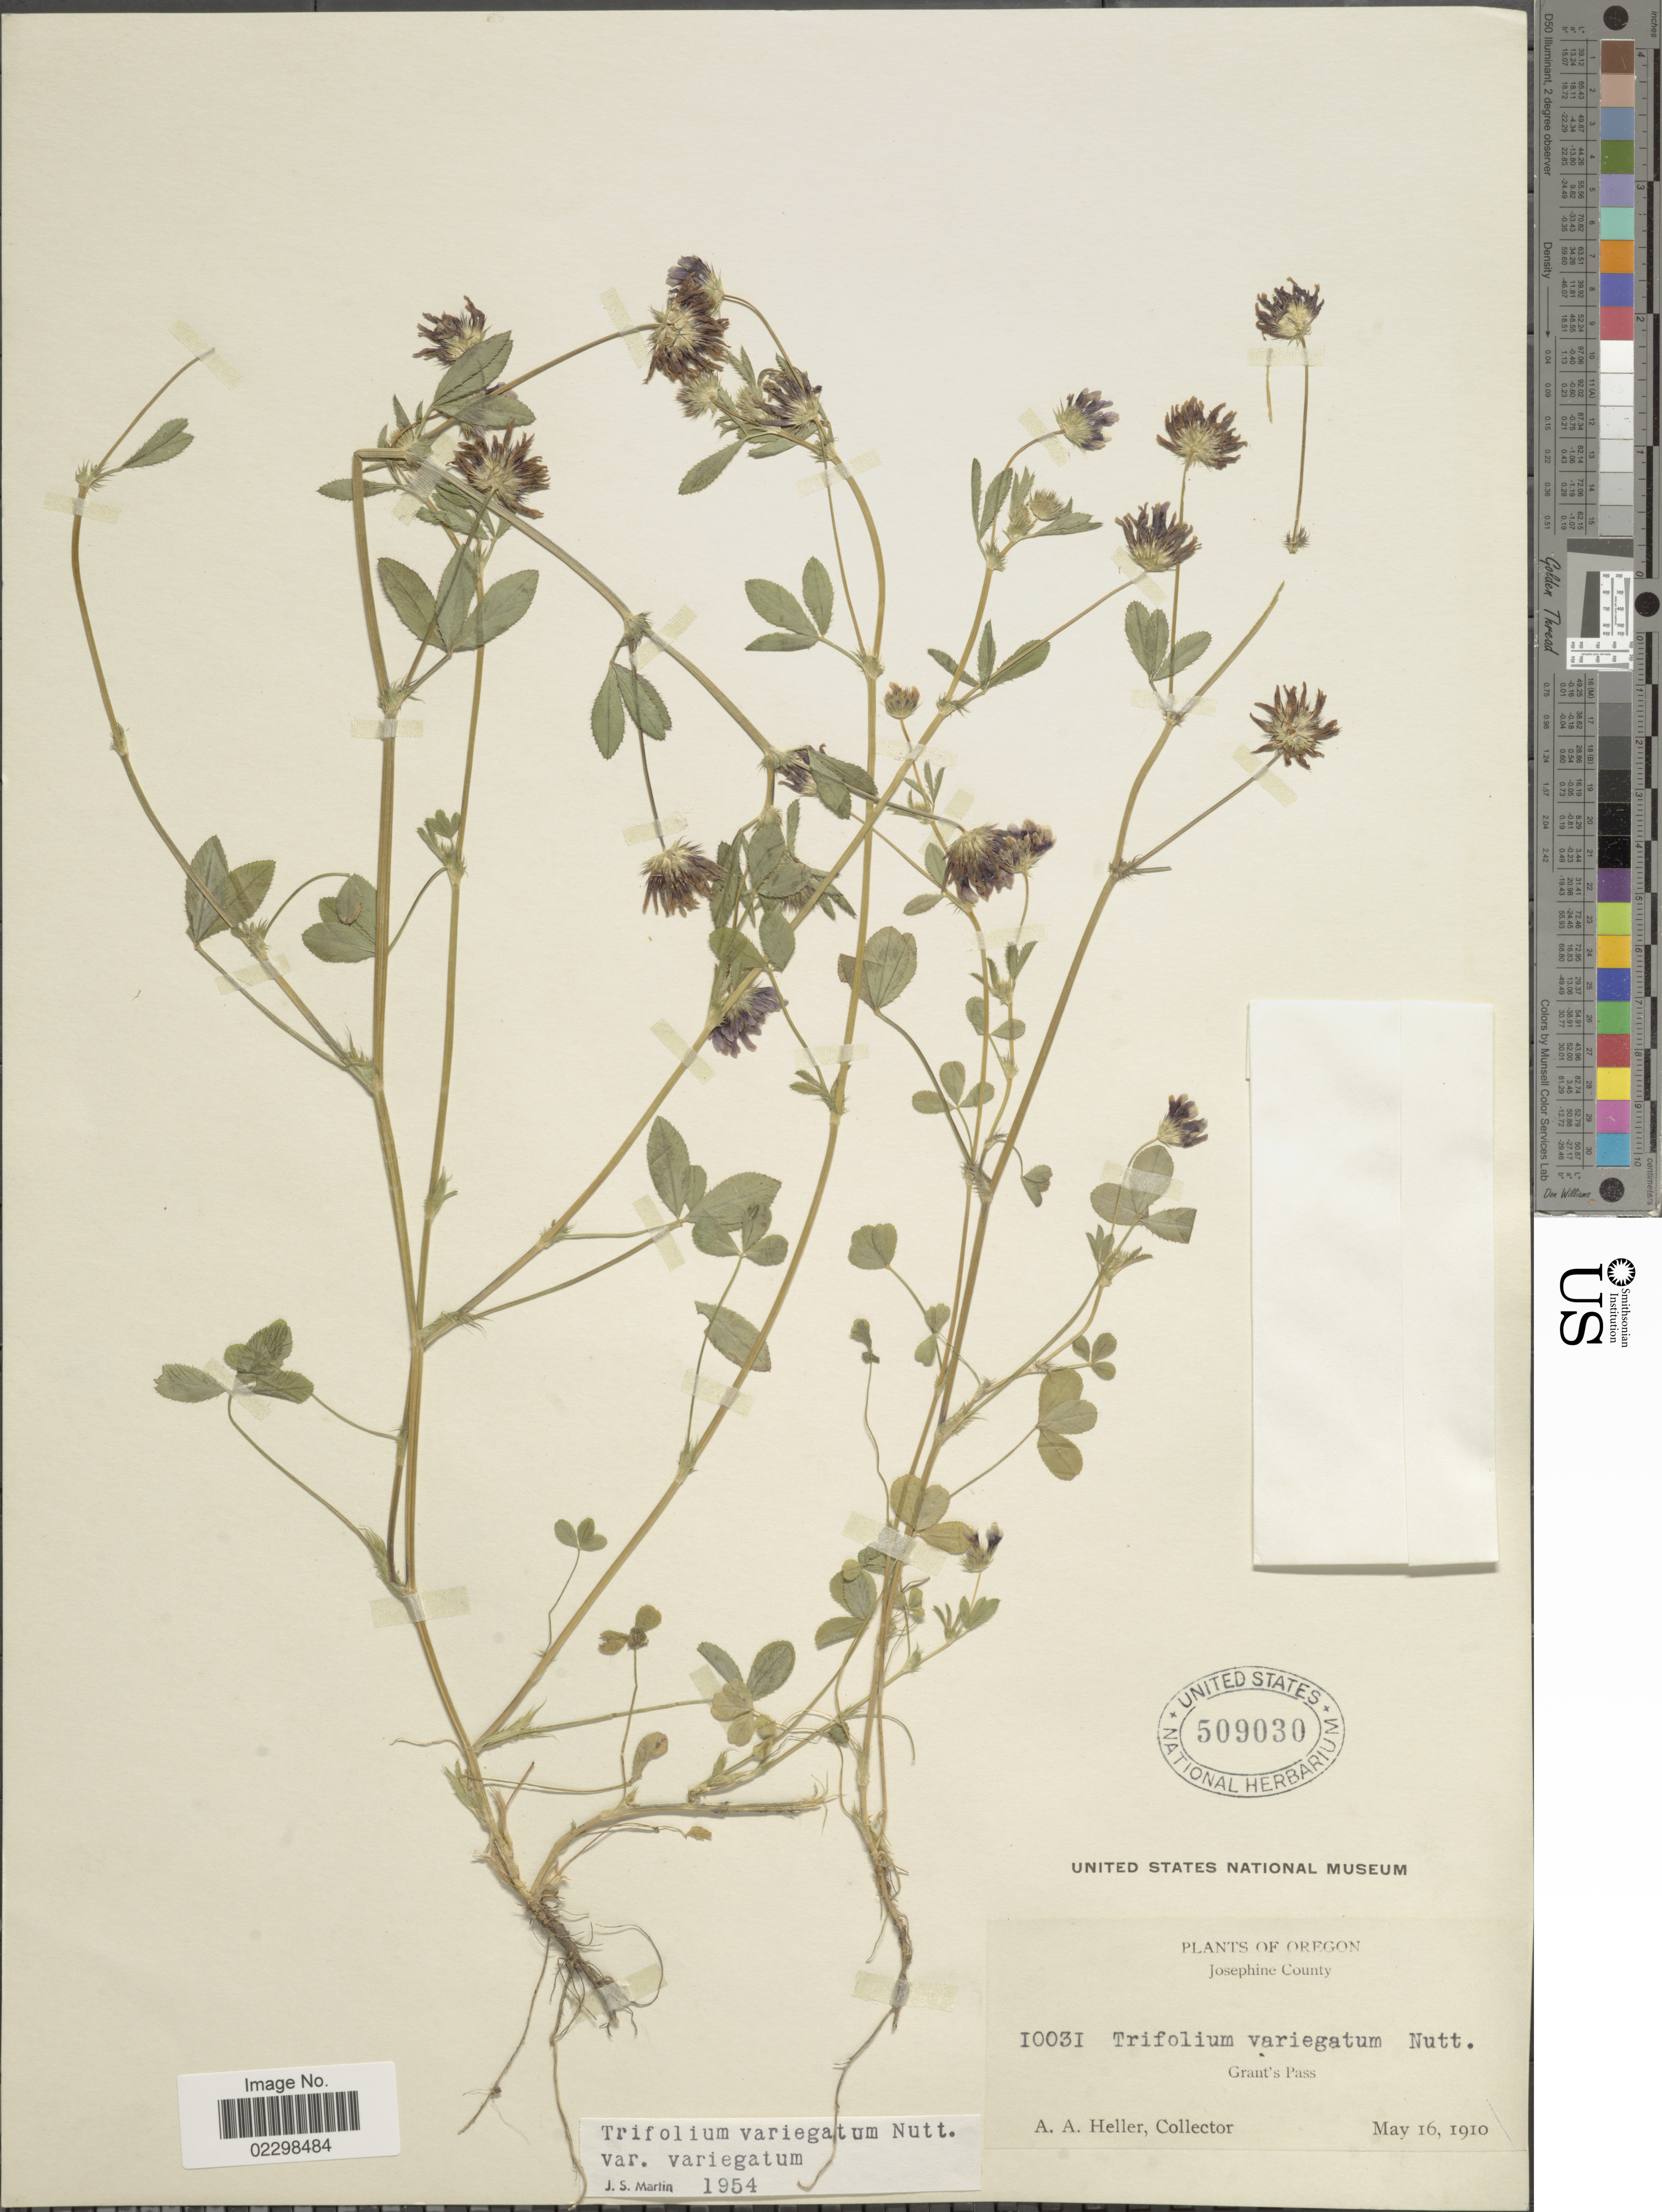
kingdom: Plantae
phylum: Tracheophyta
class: Magnoliopsida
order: Fabales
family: Fabaceae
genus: Trifolium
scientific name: Trifolium variegatum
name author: Nutt.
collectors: A. A. Heller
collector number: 10031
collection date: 1910-05-16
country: United States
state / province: Oregon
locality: Josephine County, Grant's Pass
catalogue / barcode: US 509030